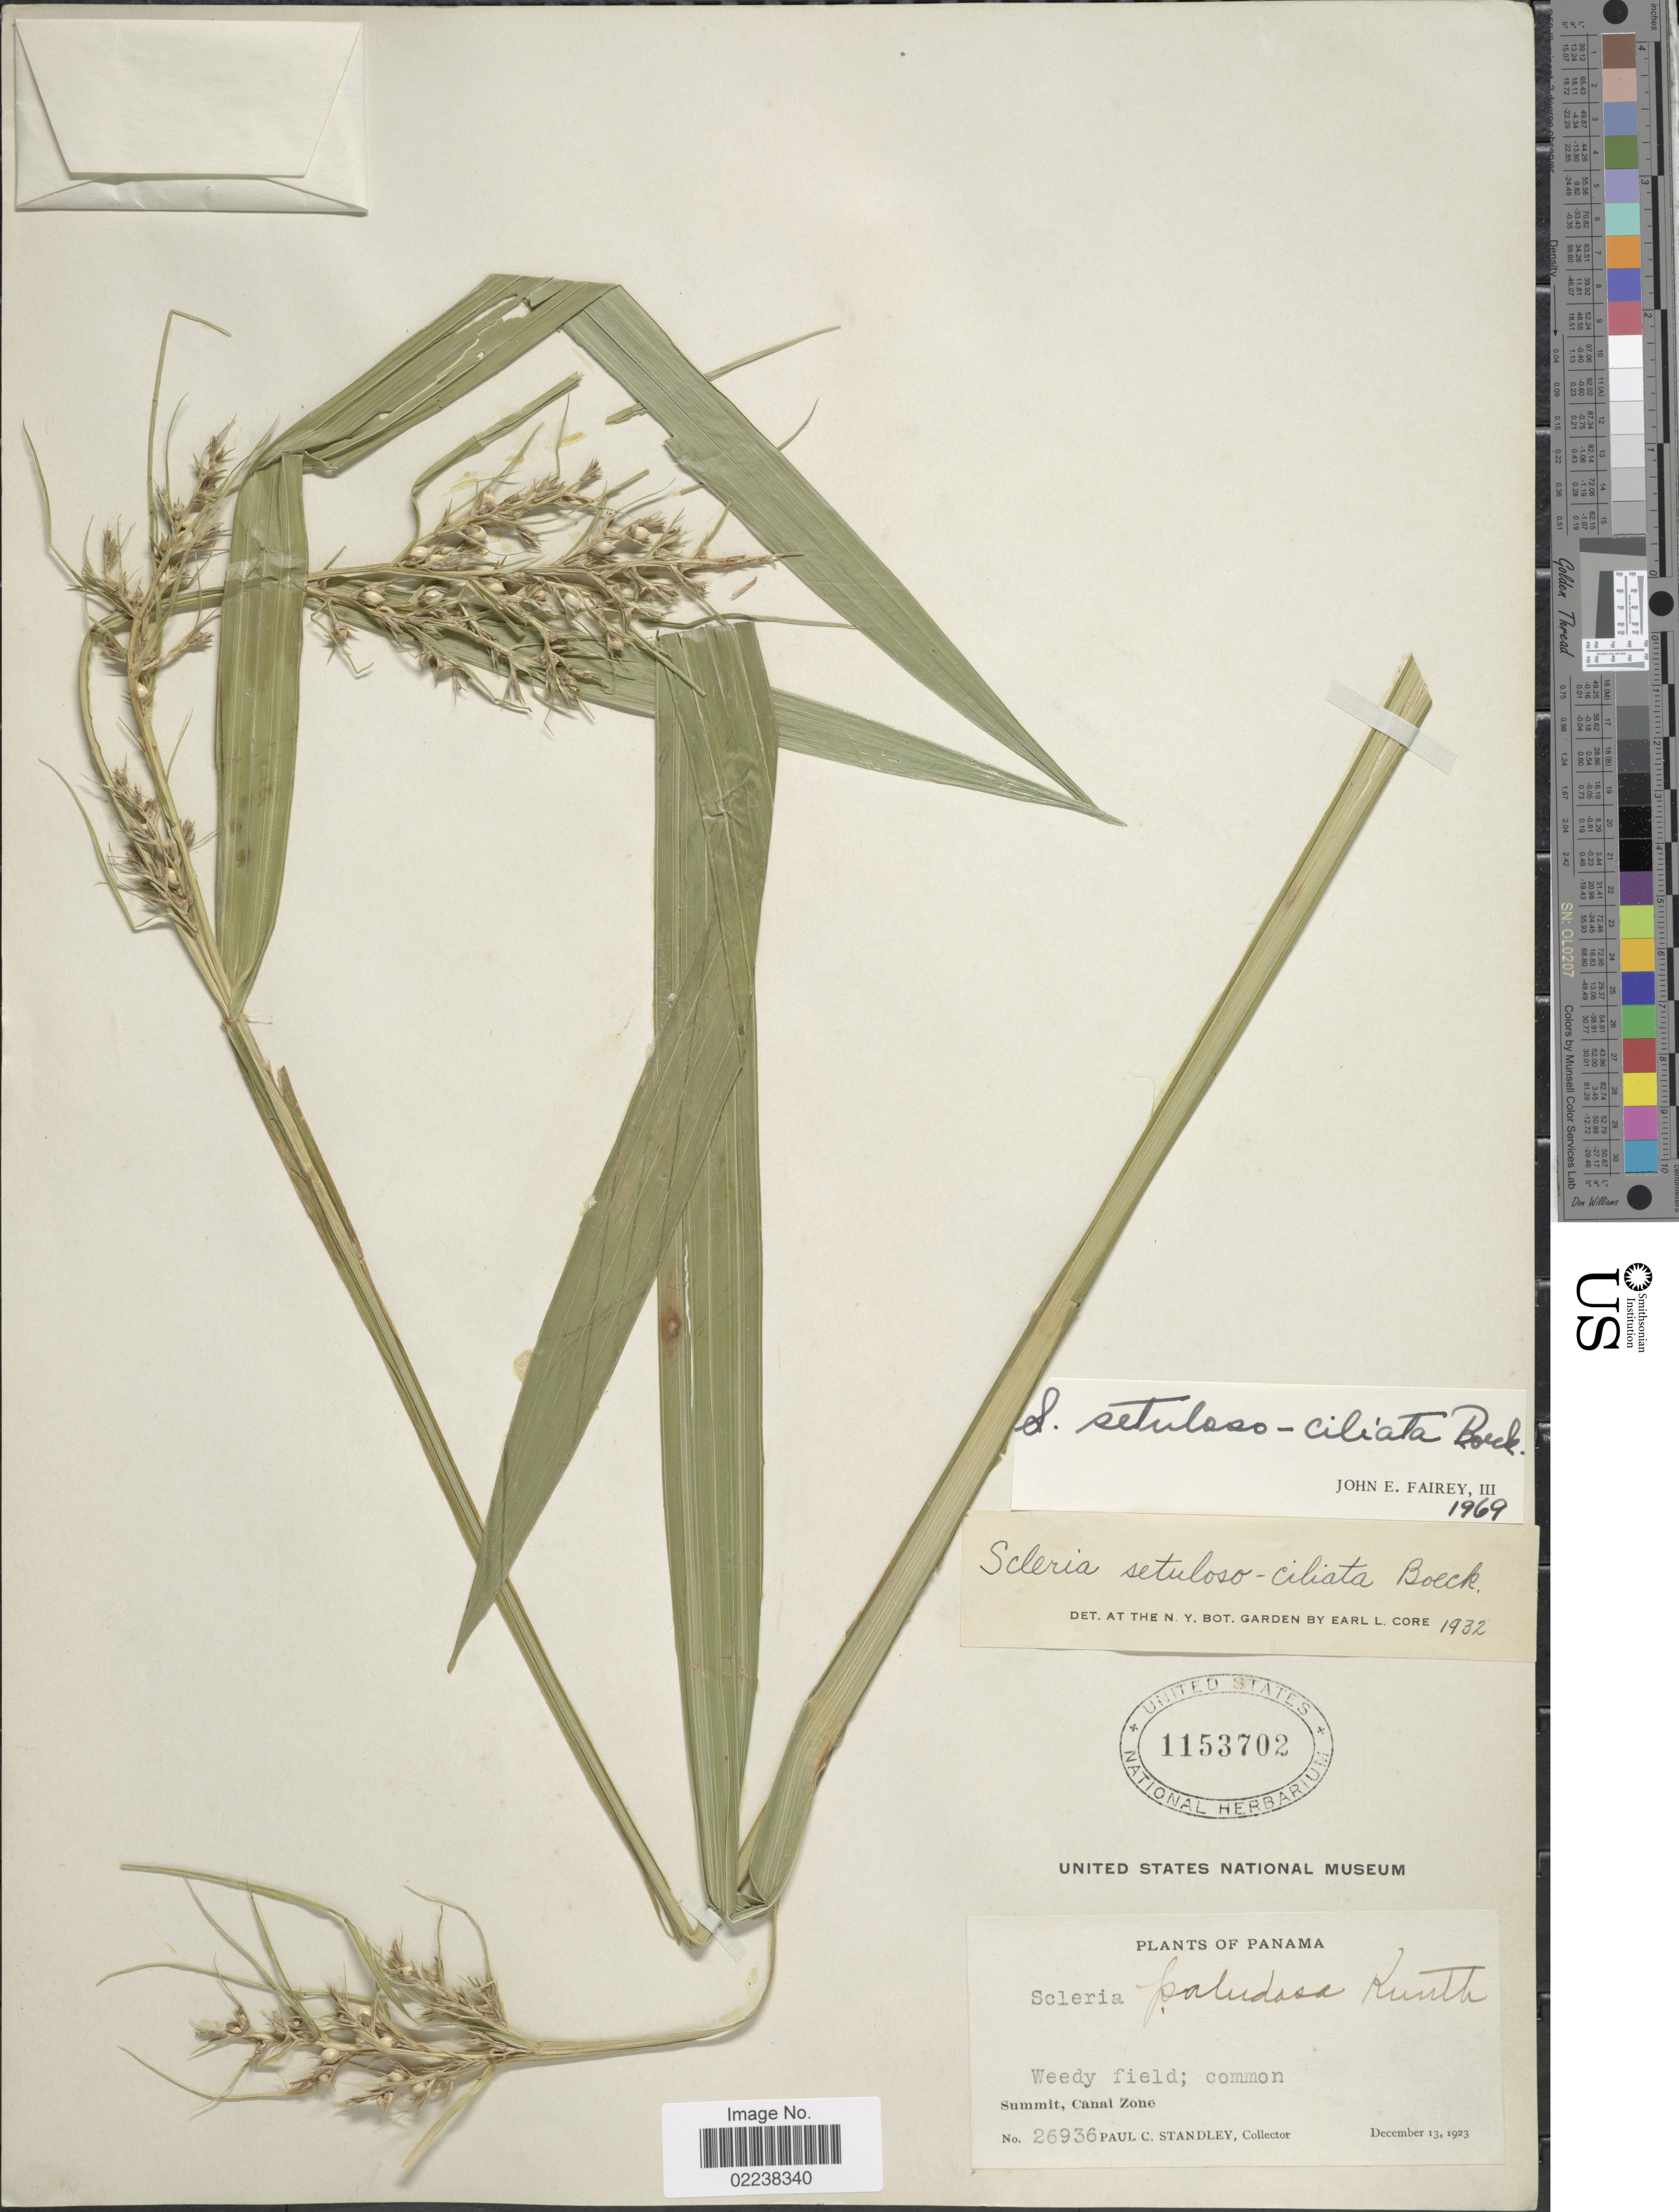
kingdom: Plantae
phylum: Tracheophyta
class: Liliopsida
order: Poales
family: Cyperaceae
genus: Scleria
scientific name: Scleria setulosociliata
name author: Boeckeler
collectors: P. C. Standley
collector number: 26936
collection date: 1923-12-13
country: Panama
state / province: Colón / Panamá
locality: Summit, Canal Zone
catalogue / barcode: US 1153702